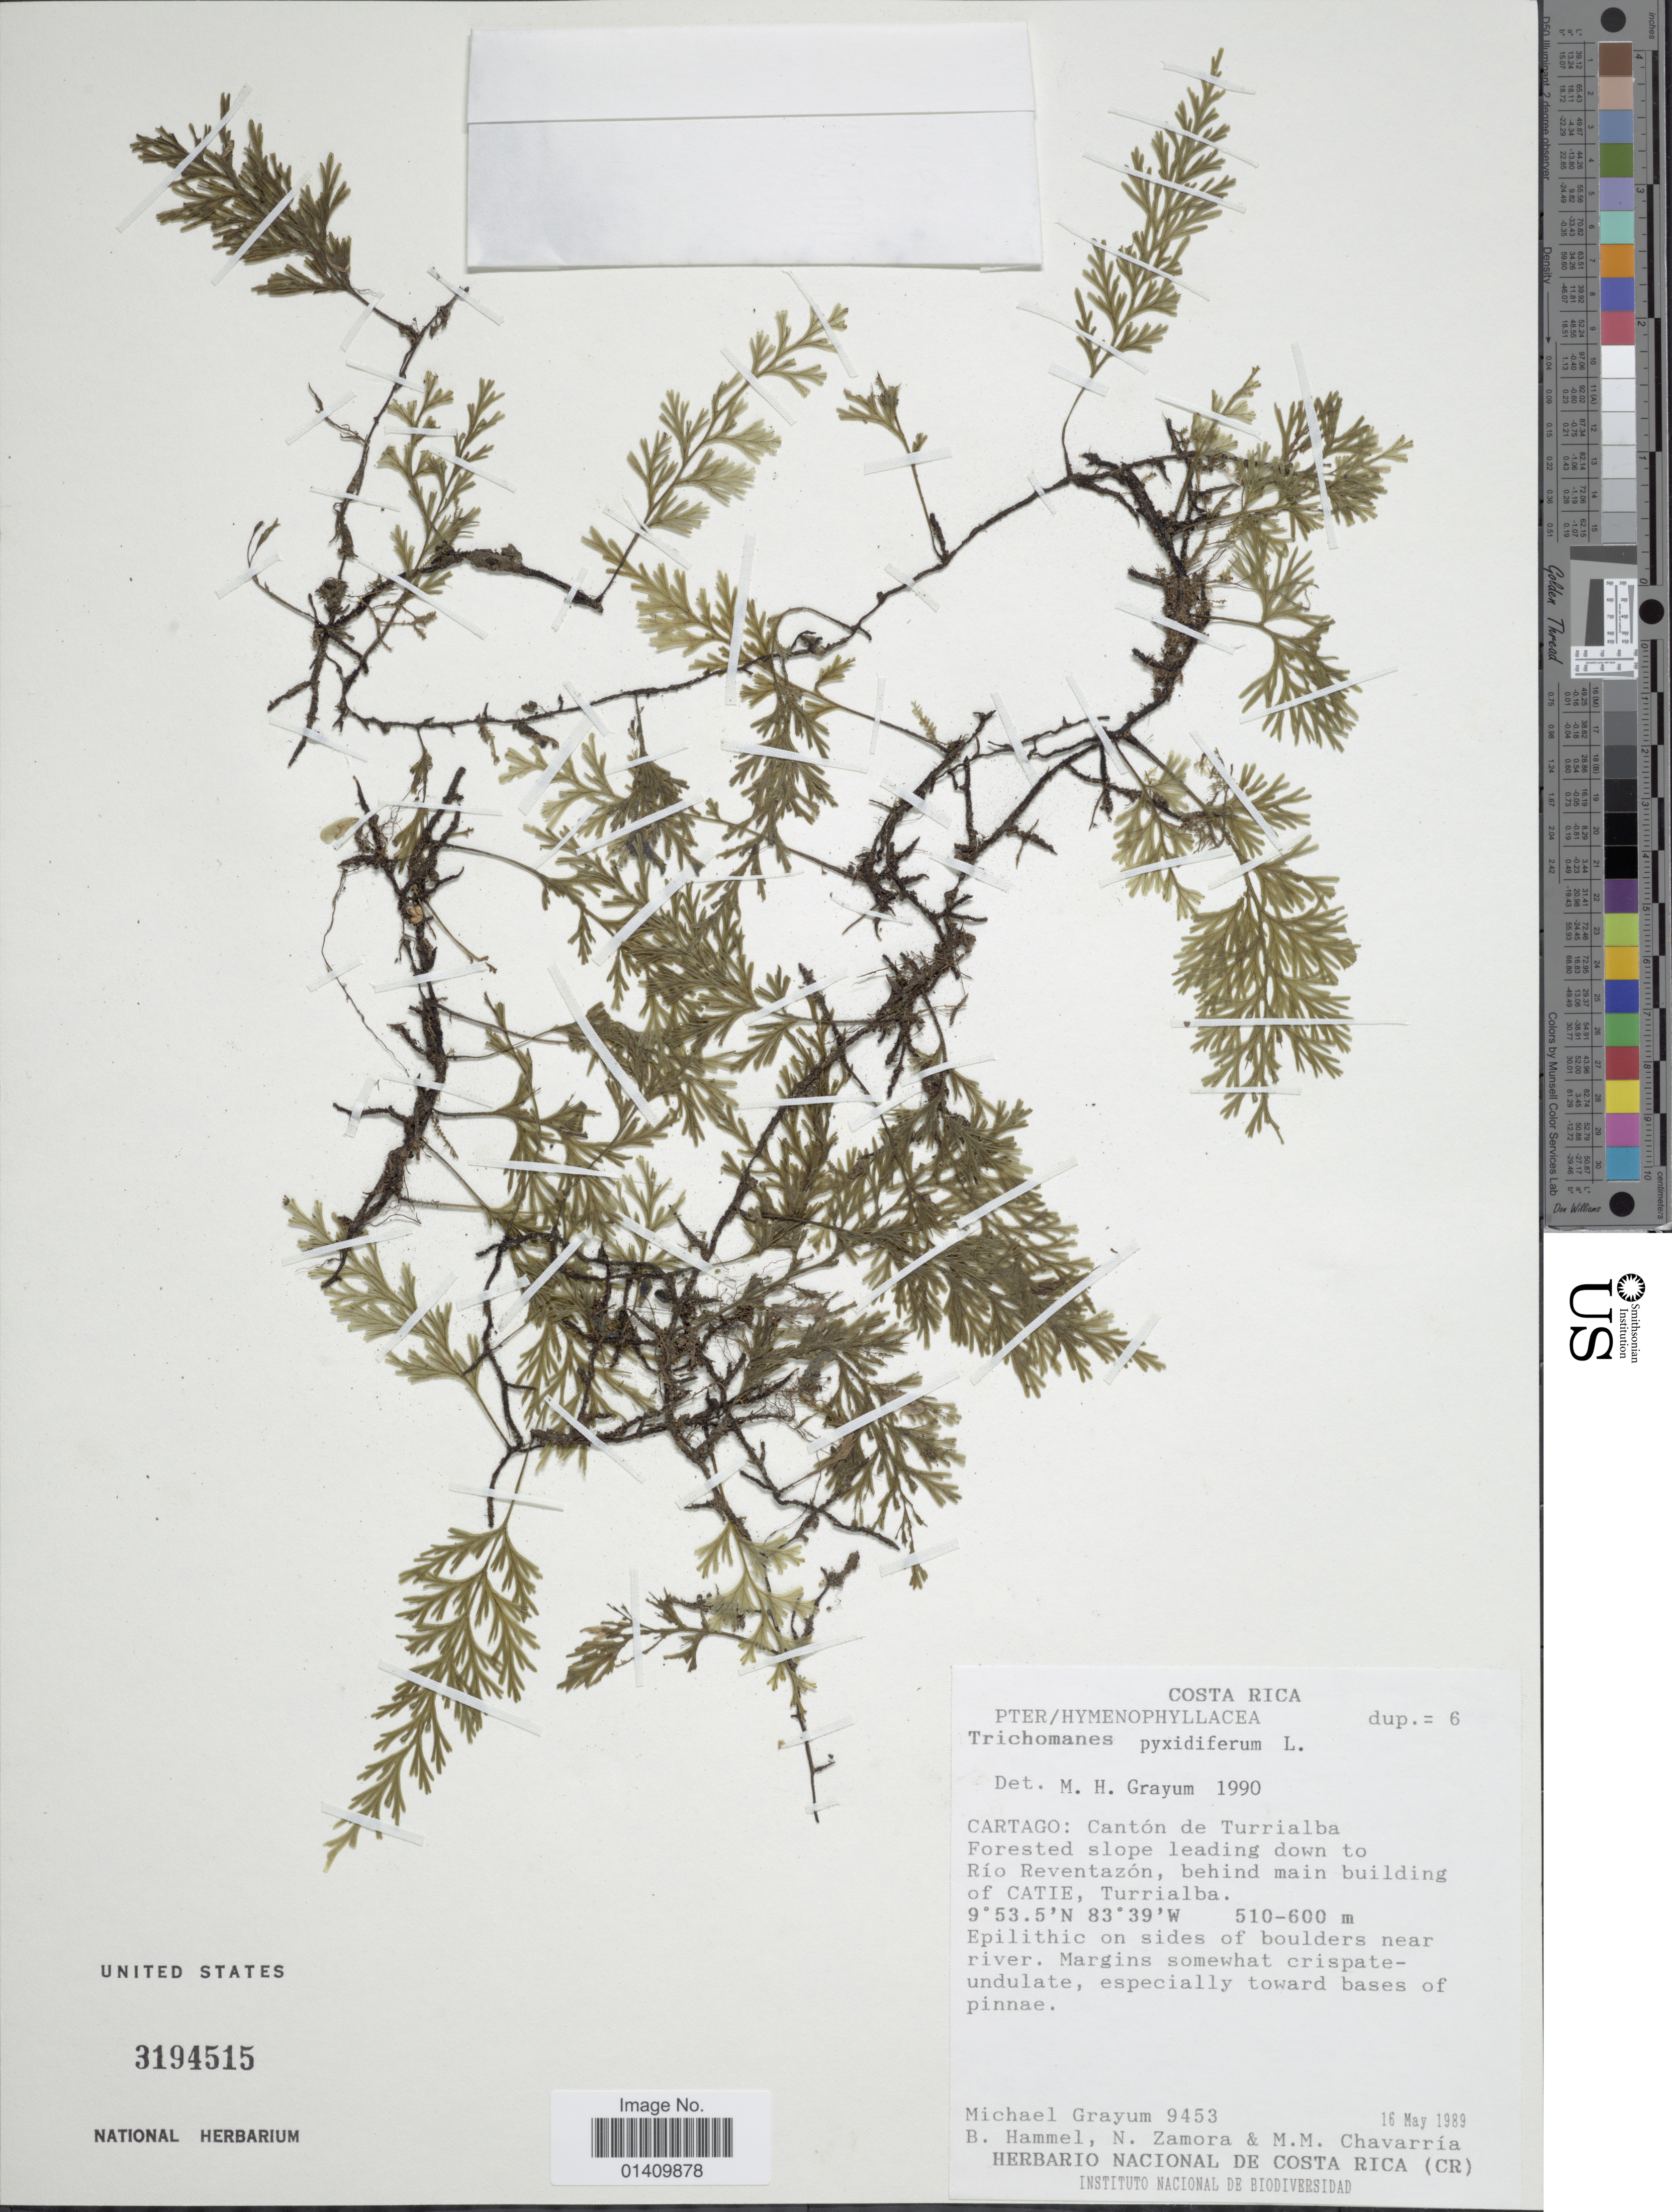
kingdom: Plantae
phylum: Tracheophyta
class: Polypodiopsida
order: Hymenophyllales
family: Hymenophyllaceae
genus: Polyphlebium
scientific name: Polyphlebium pyxidiferum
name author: (L.) Ebihara & Dubuisson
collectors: M. H. Grayum, B. Hammel, N. Zamora & M. Chavarria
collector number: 9453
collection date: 1989-05-16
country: Costa Rica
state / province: Cartago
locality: Canton de Turrialba forested slope leading down to Rio Reventazon behind main building of Catie Turrialba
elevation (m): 510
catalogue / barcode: US 3194515